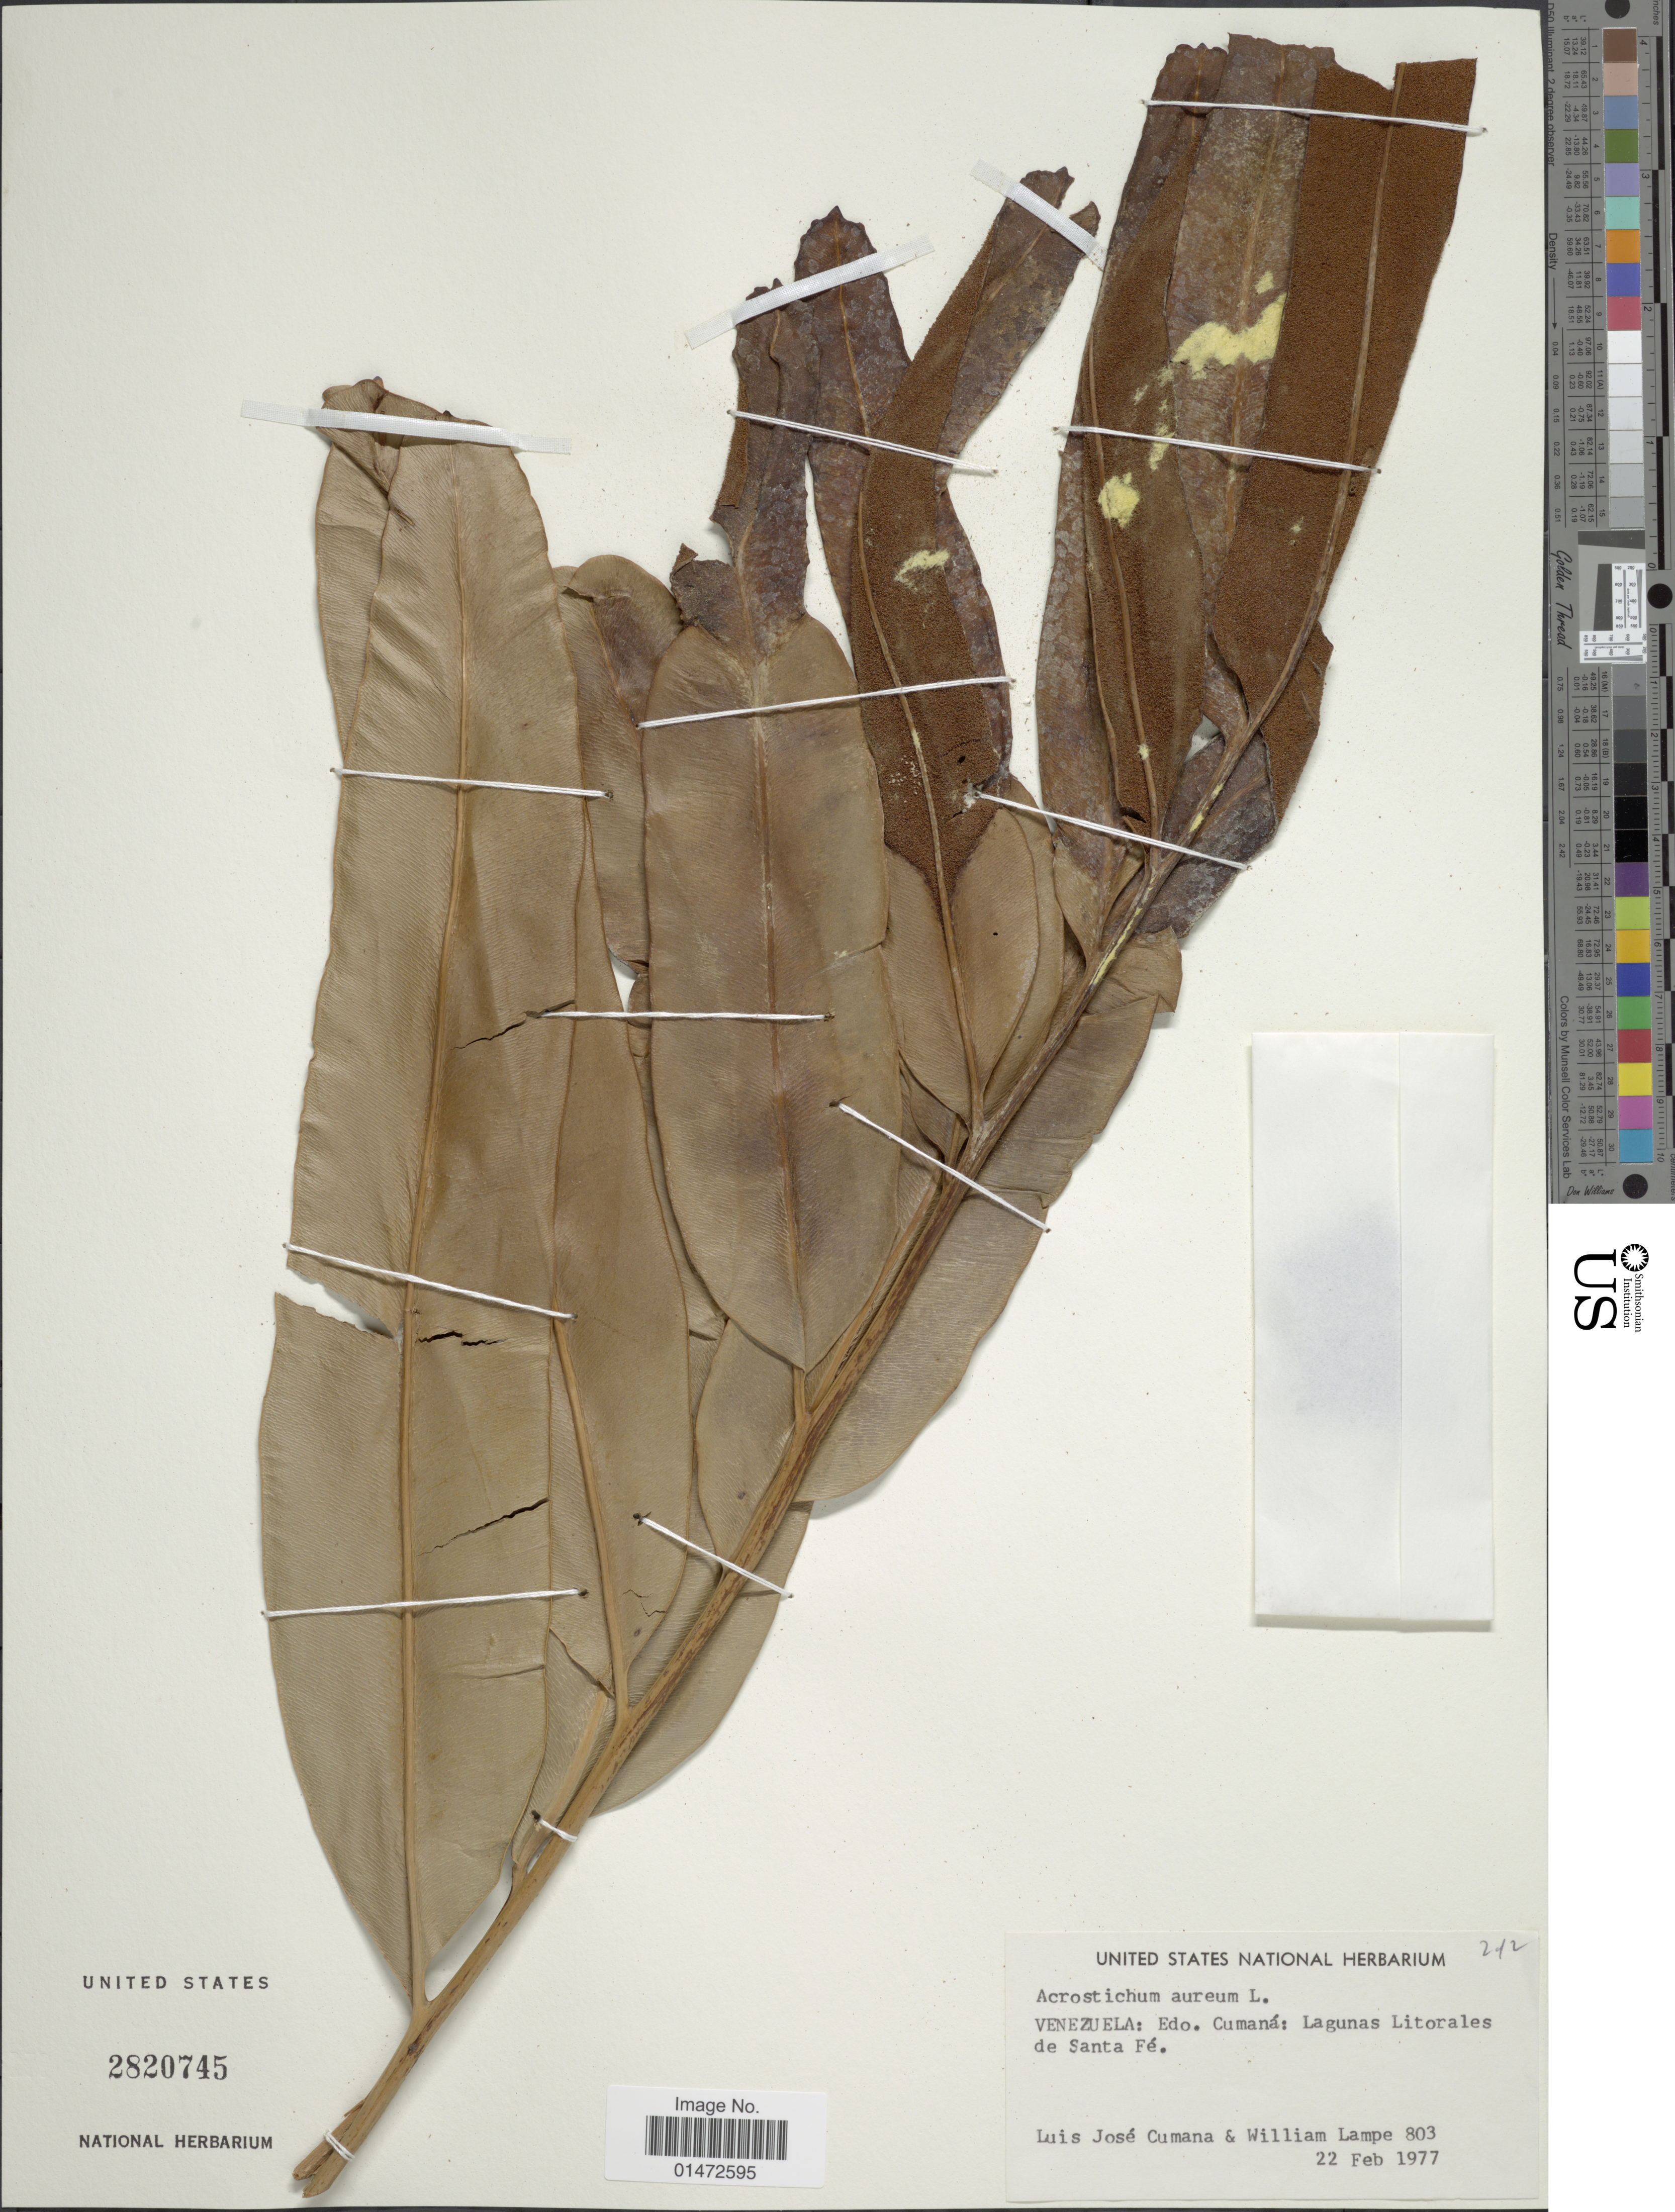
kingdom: Plantae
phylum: Tracheophyta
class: Polypodiopsida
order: Polypodiales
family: Pteridaceae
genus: Acrostichum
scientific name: Acrostichum aureum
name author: L.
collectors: L. J. Cumaná C. & W. Lampe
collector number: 803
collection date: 1977-02-22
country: Venezuela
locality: Edo. Cumaná: Lagunas Litorales de Santa Fé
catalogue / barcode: US 2820745